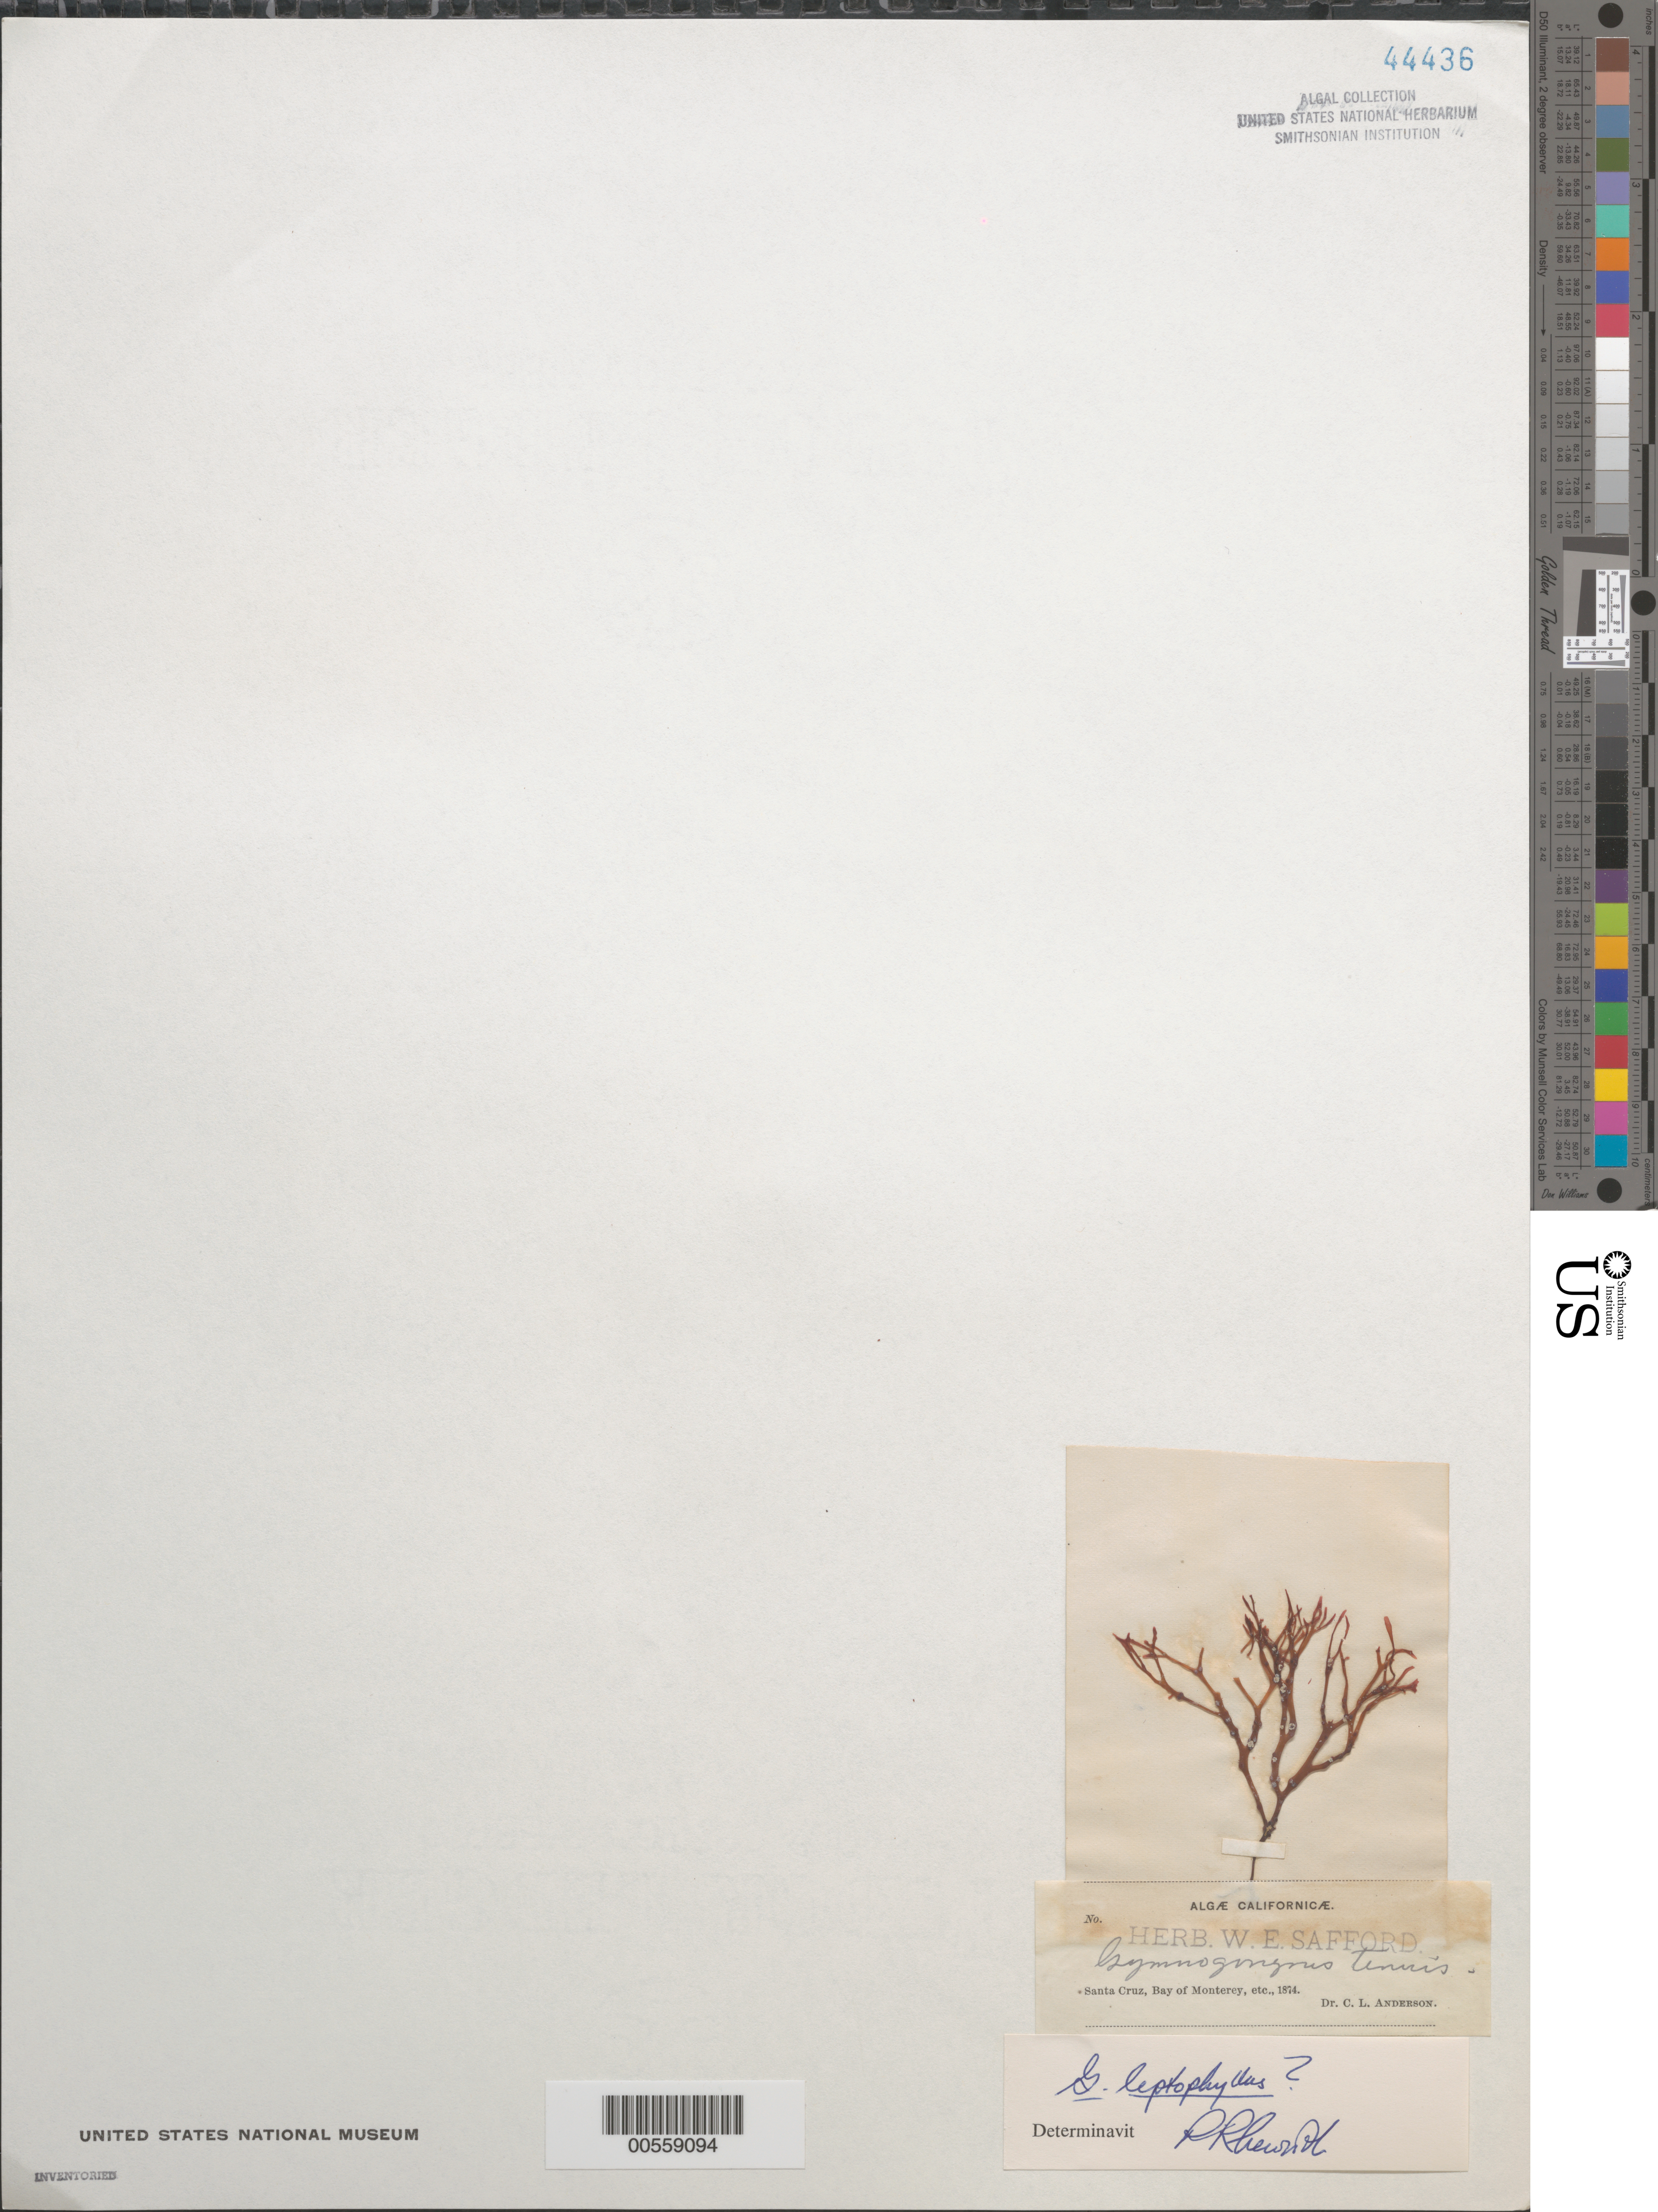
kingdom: Plantae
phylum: Rhodophyta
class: Florideophyceae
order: Gigartinales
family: Phyllophoraceae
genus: Besa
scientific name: Besa leptophylla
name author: (J. Agardh) M.S.Calderon & K.A. Miller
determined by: Algae name updating Project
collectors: C. L. Anderson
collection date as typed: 1874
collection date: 1874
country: United States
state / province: California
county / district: Santa Cruz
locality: Santa Cruz, Monterey Bay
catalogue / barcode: US 44436